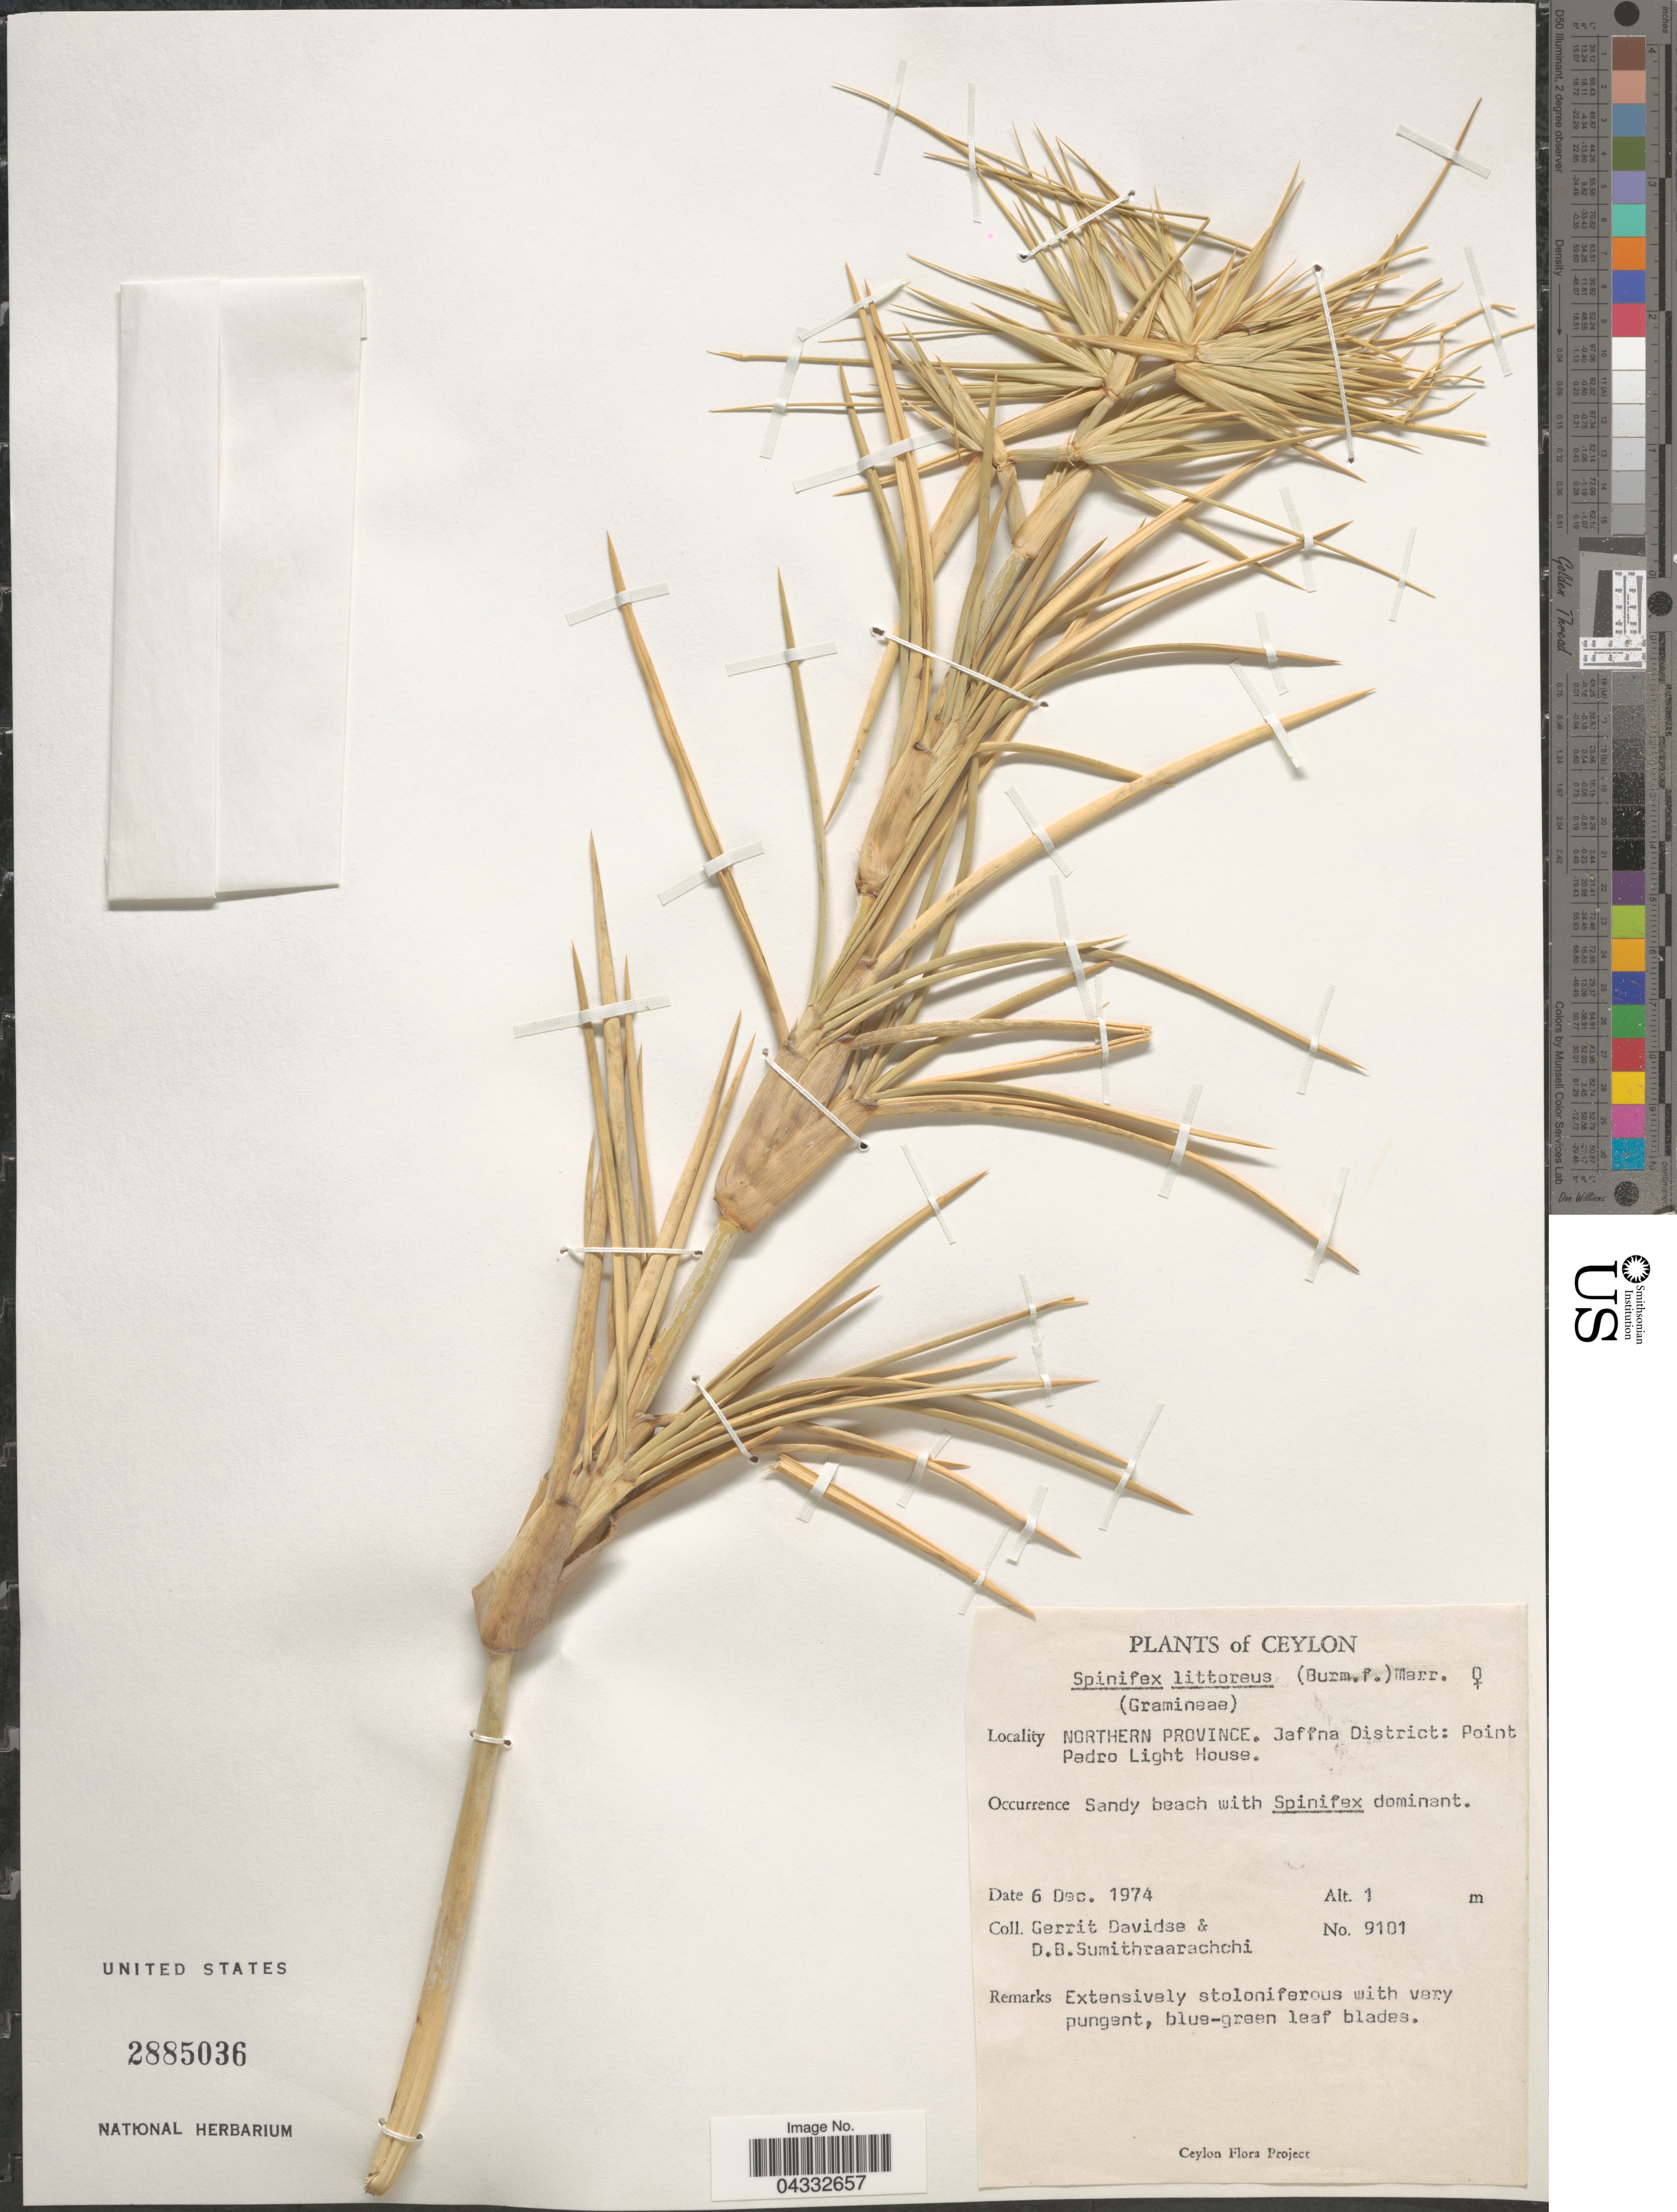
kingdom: Plantae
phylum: Tracheophyta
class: Liliopsida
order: Poales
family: Poaceae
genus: Spinifex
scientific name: Spinifex littoreus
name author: (Burm. f.) Merr.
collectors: G. Davidse & D. B. Sumithraarachchi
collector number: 9101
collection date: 1974-12-06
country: Sri Lanka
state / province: Northern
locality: Ceylon. Jaffna District: Point Pedro Light House.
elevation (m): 1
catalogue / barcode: US 2885036